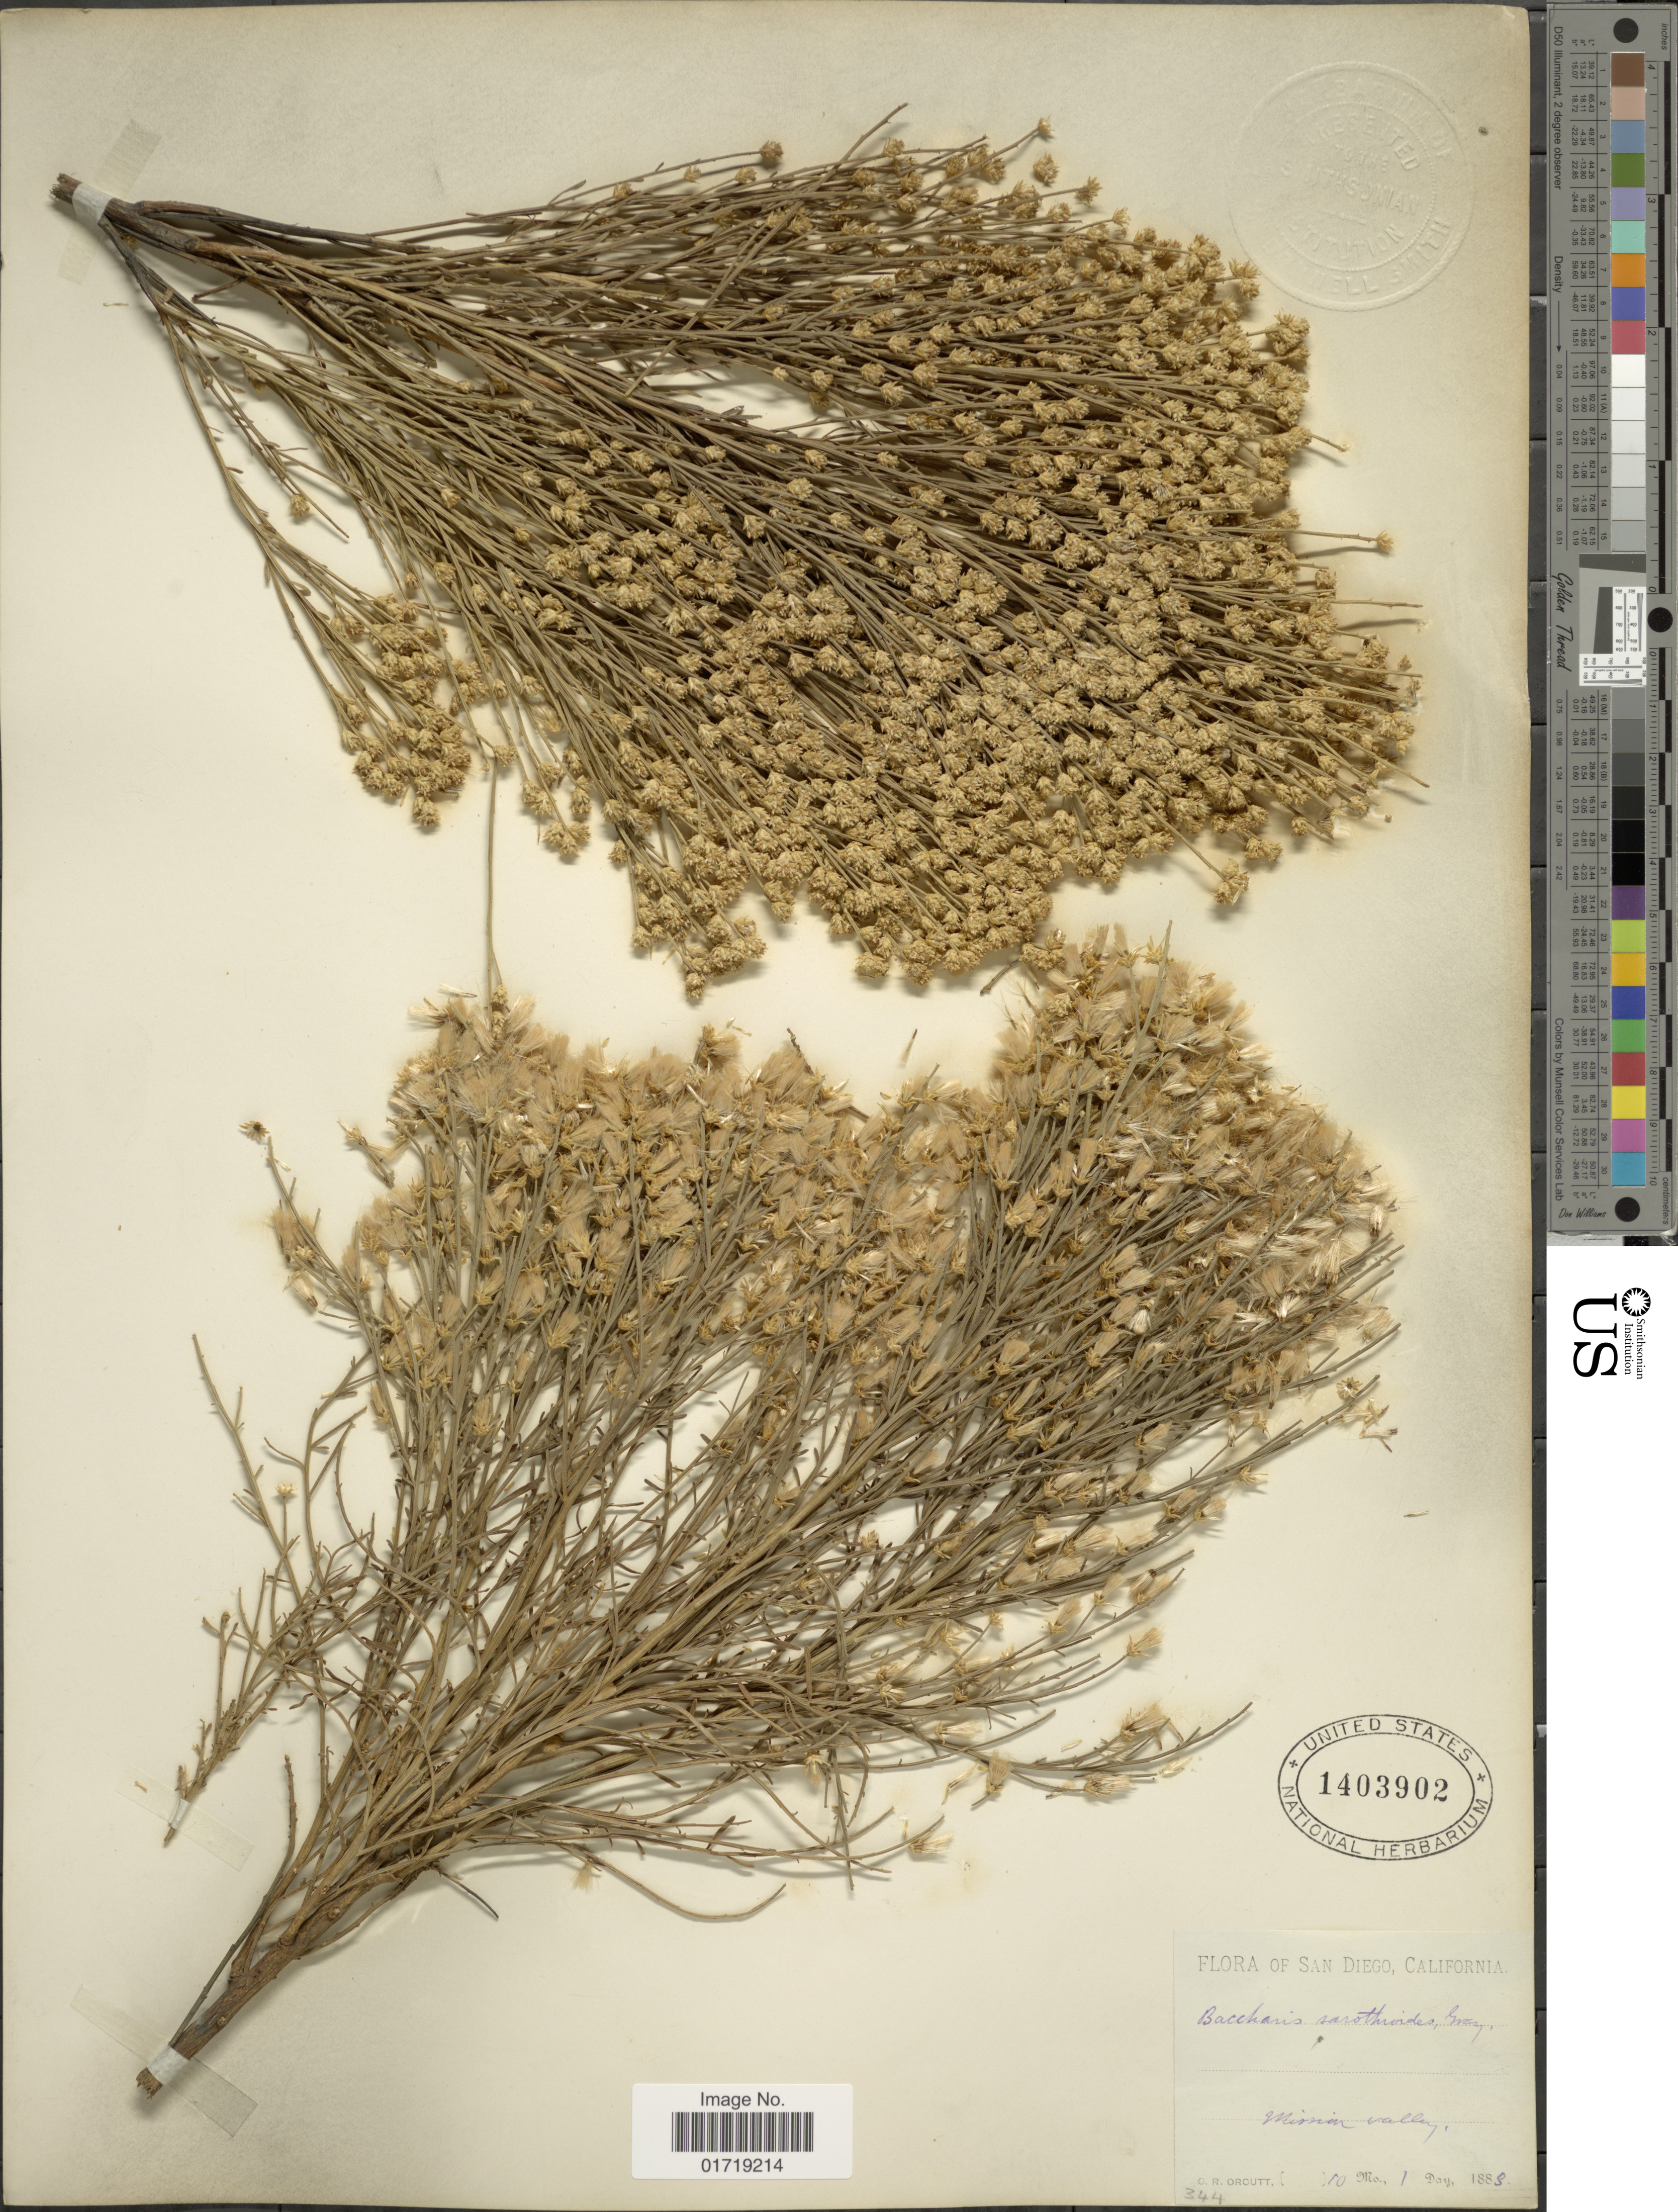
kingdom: Plantae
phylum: Tracheophyta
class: Magnoliopsida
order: Asterales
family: Asteraceae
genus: Baccharis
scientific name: Baccharis sarothroides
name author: A. Gray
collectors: C. R. Orcutt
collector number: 344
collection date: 1883-10-01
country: United States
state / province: California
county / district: San Diego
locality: San Diego, California, Mission Vallay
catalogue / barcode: US 1403902